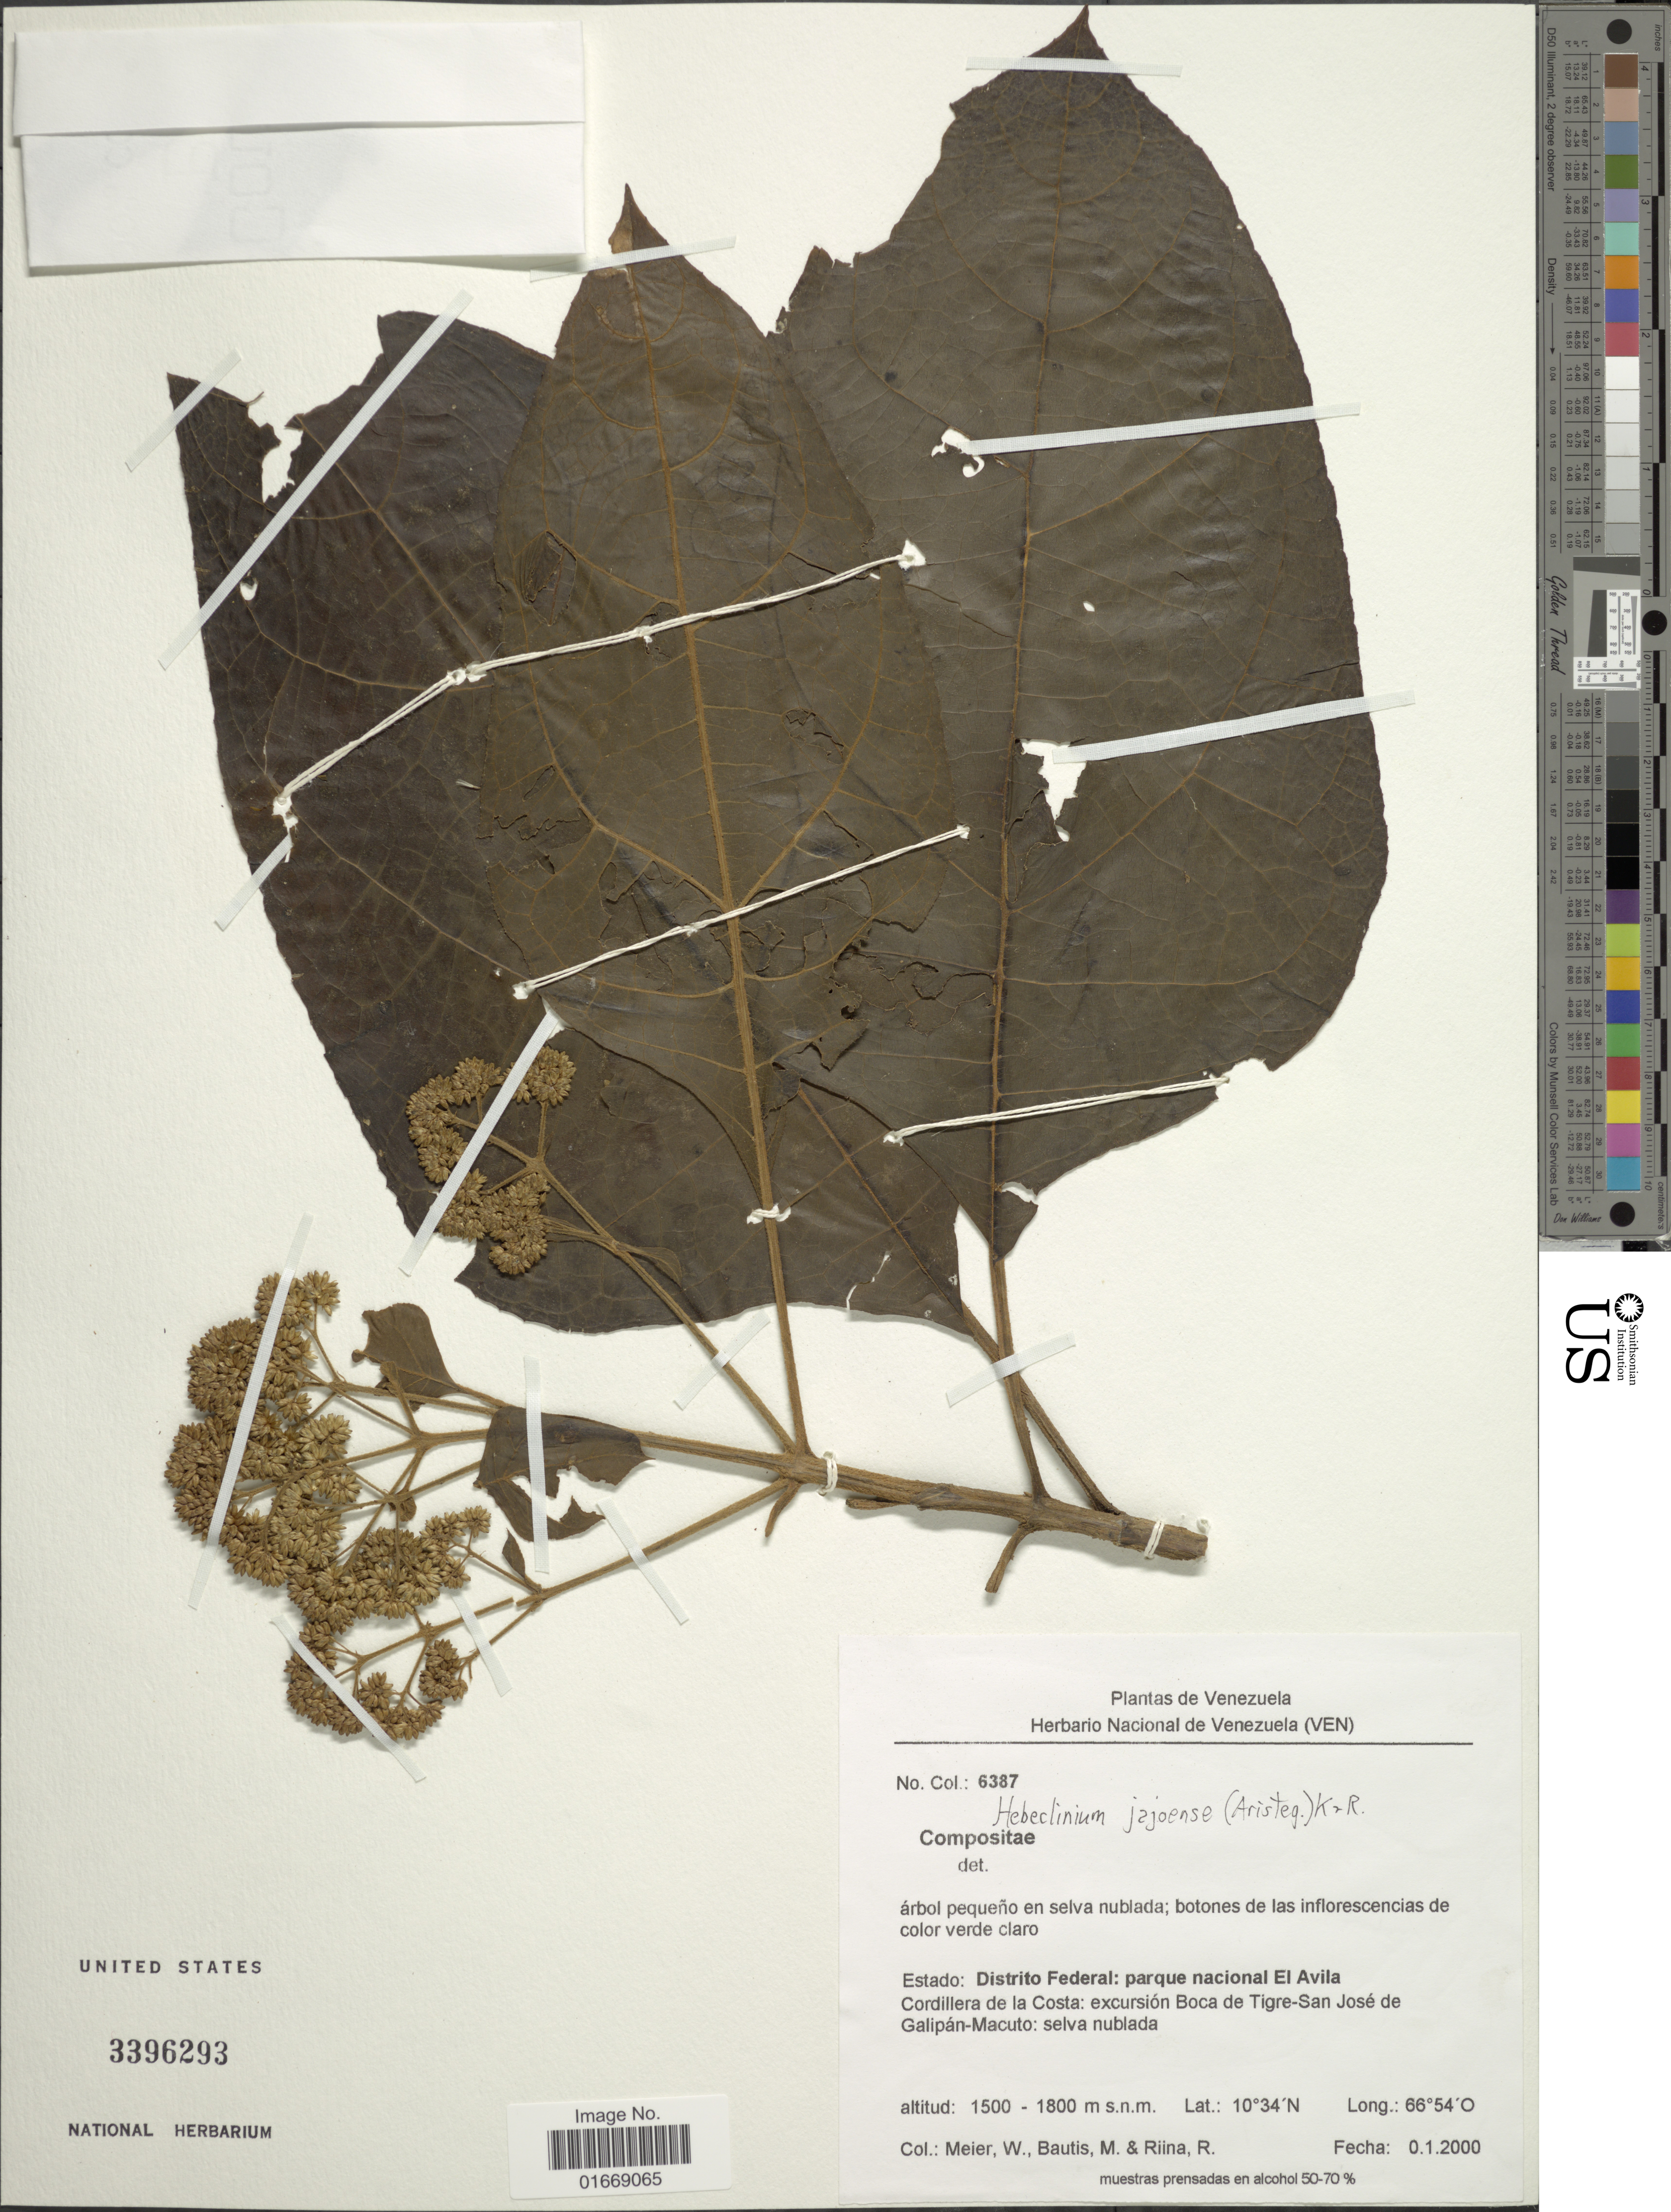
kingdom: Plantae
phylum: Tracheophyta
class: Magnoliopsida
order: Asterales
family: Asteraceae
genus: Hebeclinium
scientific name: Hebeclinium jajoense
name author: (Aristeg.) R.M. King & H. Rob.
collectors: W. Meier, M. Bautis & R. Riina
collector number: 6387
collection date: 2000-01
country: Venezuela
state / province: Miranda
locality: Estado Distrito Federal, Parque Nacional El Avila, Cordillera de la Costa, excursion Boca de Tigre-San Jose de Galipan-Macuto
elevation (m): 1500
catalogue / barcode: US 3396293